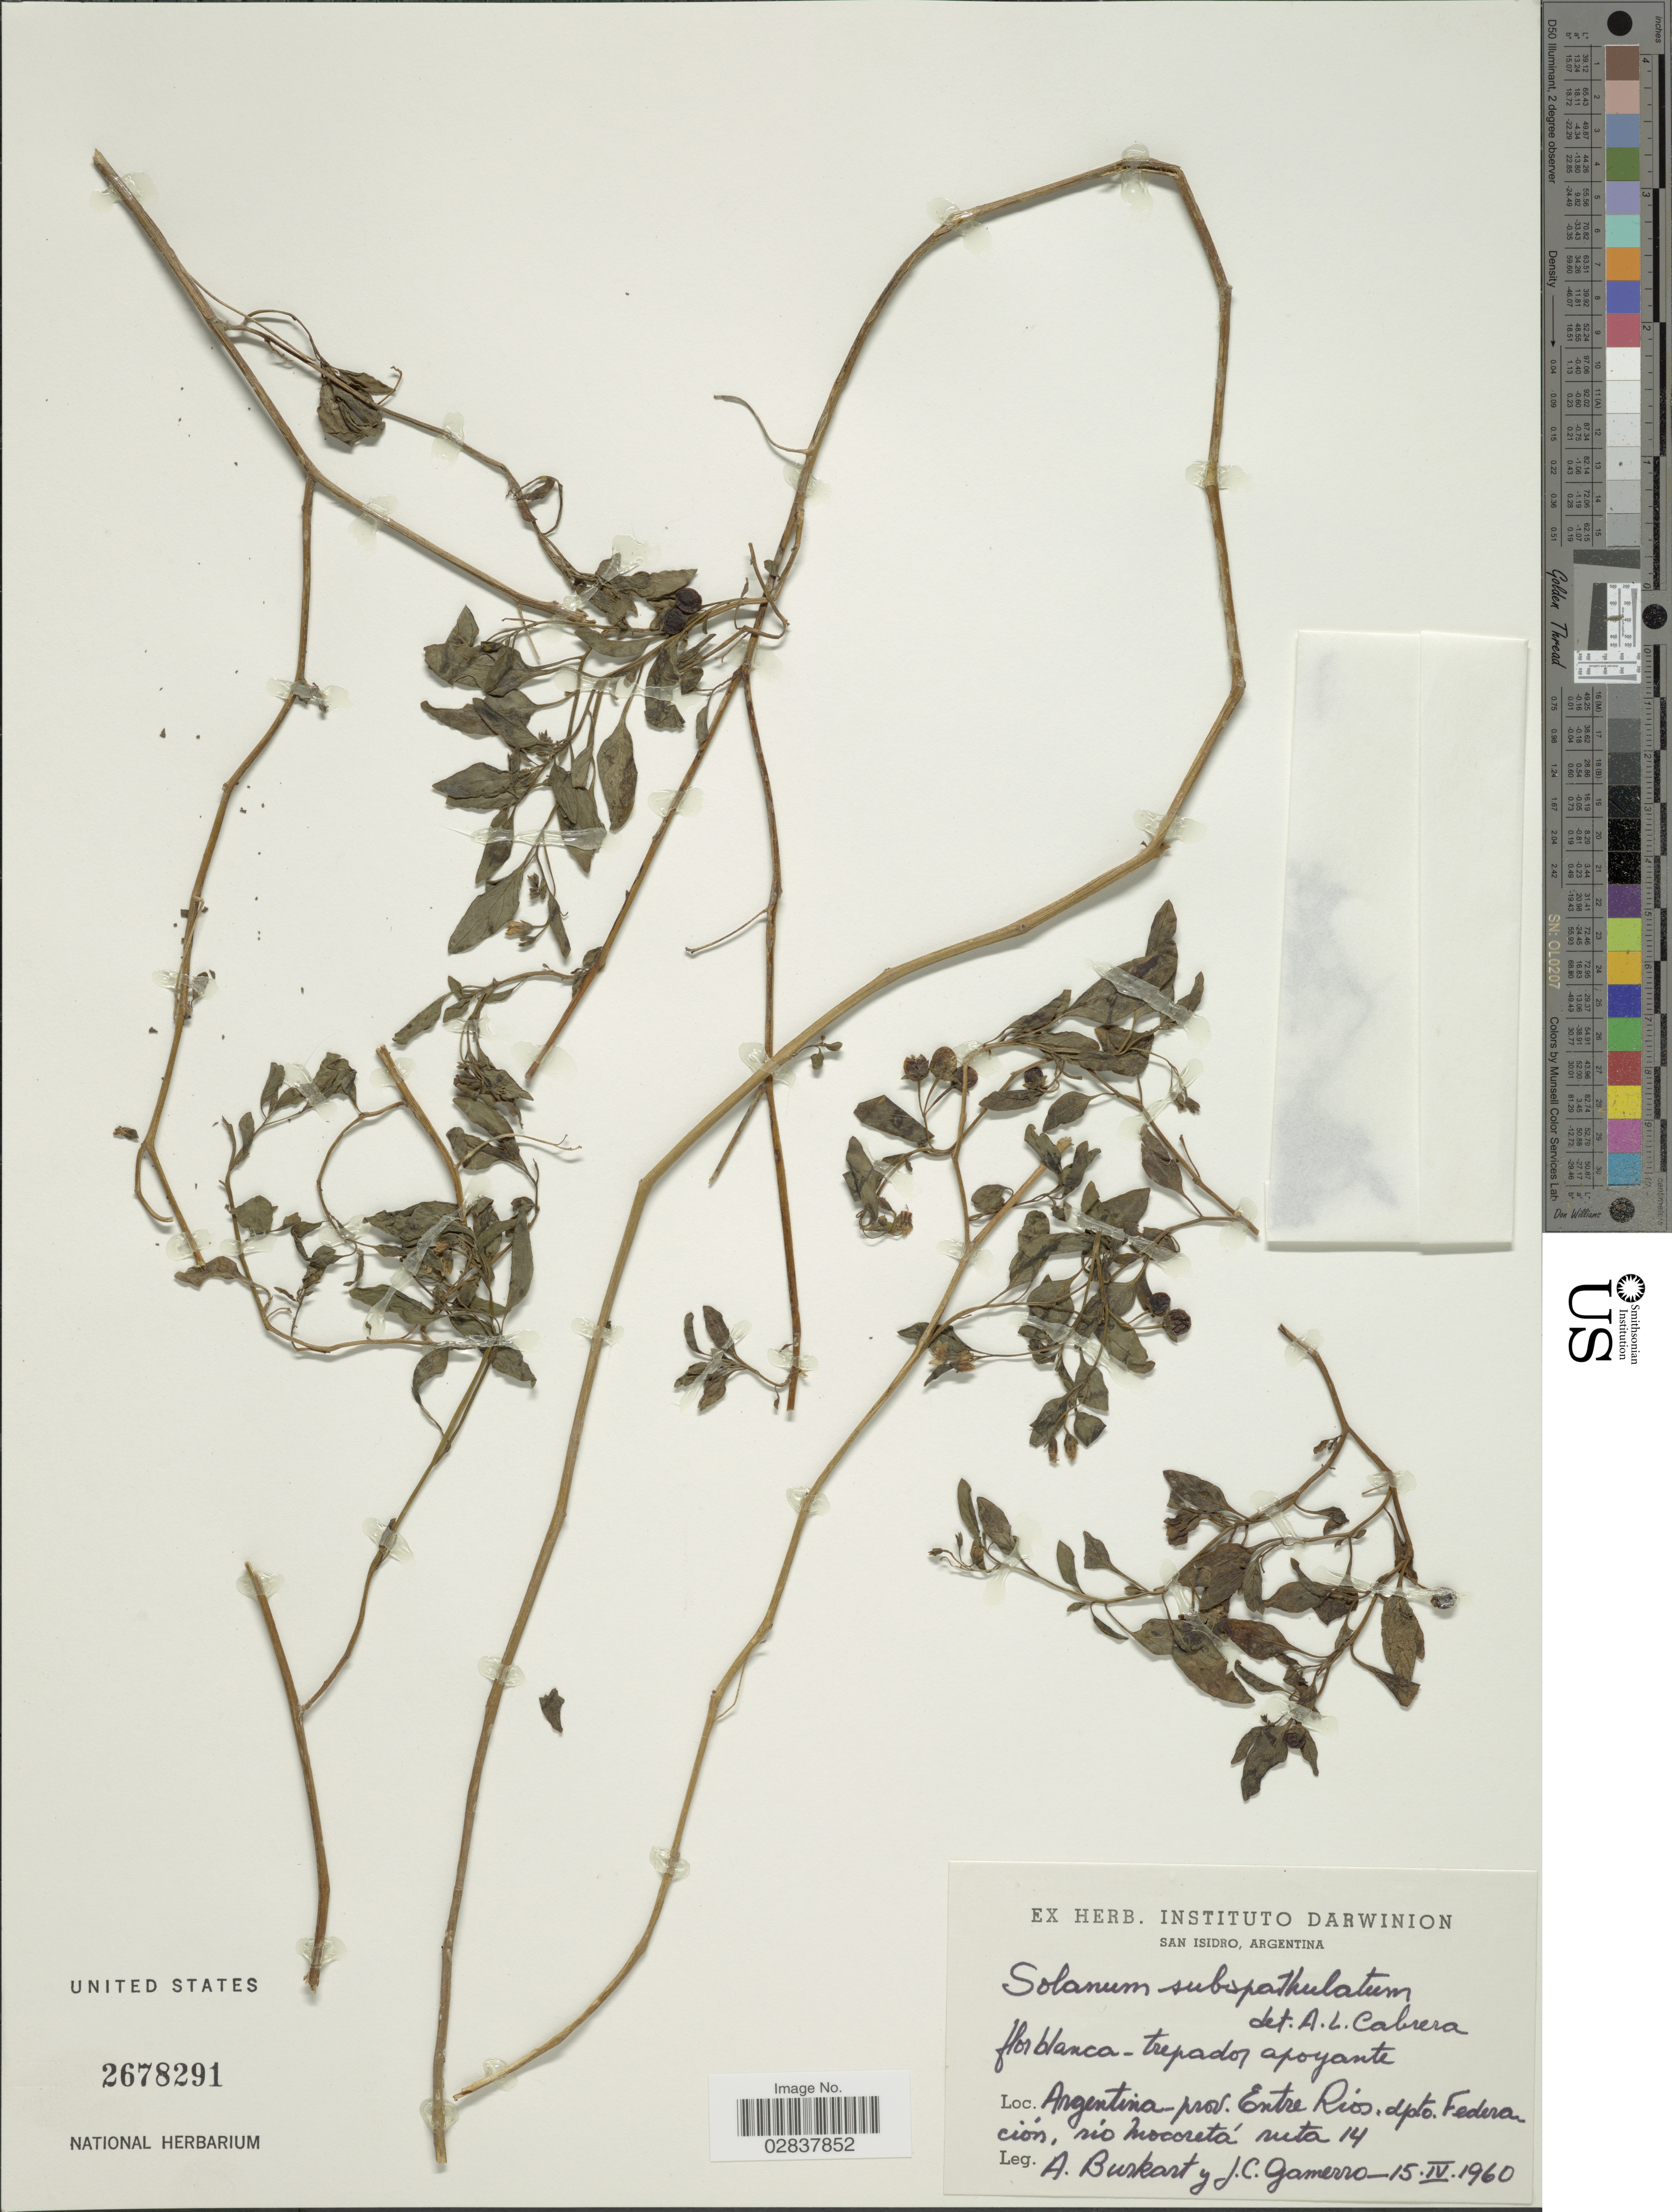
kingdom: Plantae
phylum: Tracheophyta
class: Magnoliopsida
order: Solanales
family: Solanaceae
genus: Solanum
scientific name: Solanum subspatulatum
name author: Sendtn.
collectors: A. E. Burkart & J. Gamerro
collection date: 1960-04-15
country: Argentina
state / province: Entre Rios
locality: Dpto. Federación, rio Mocoretá ruta 14.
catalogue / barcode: US 2678291